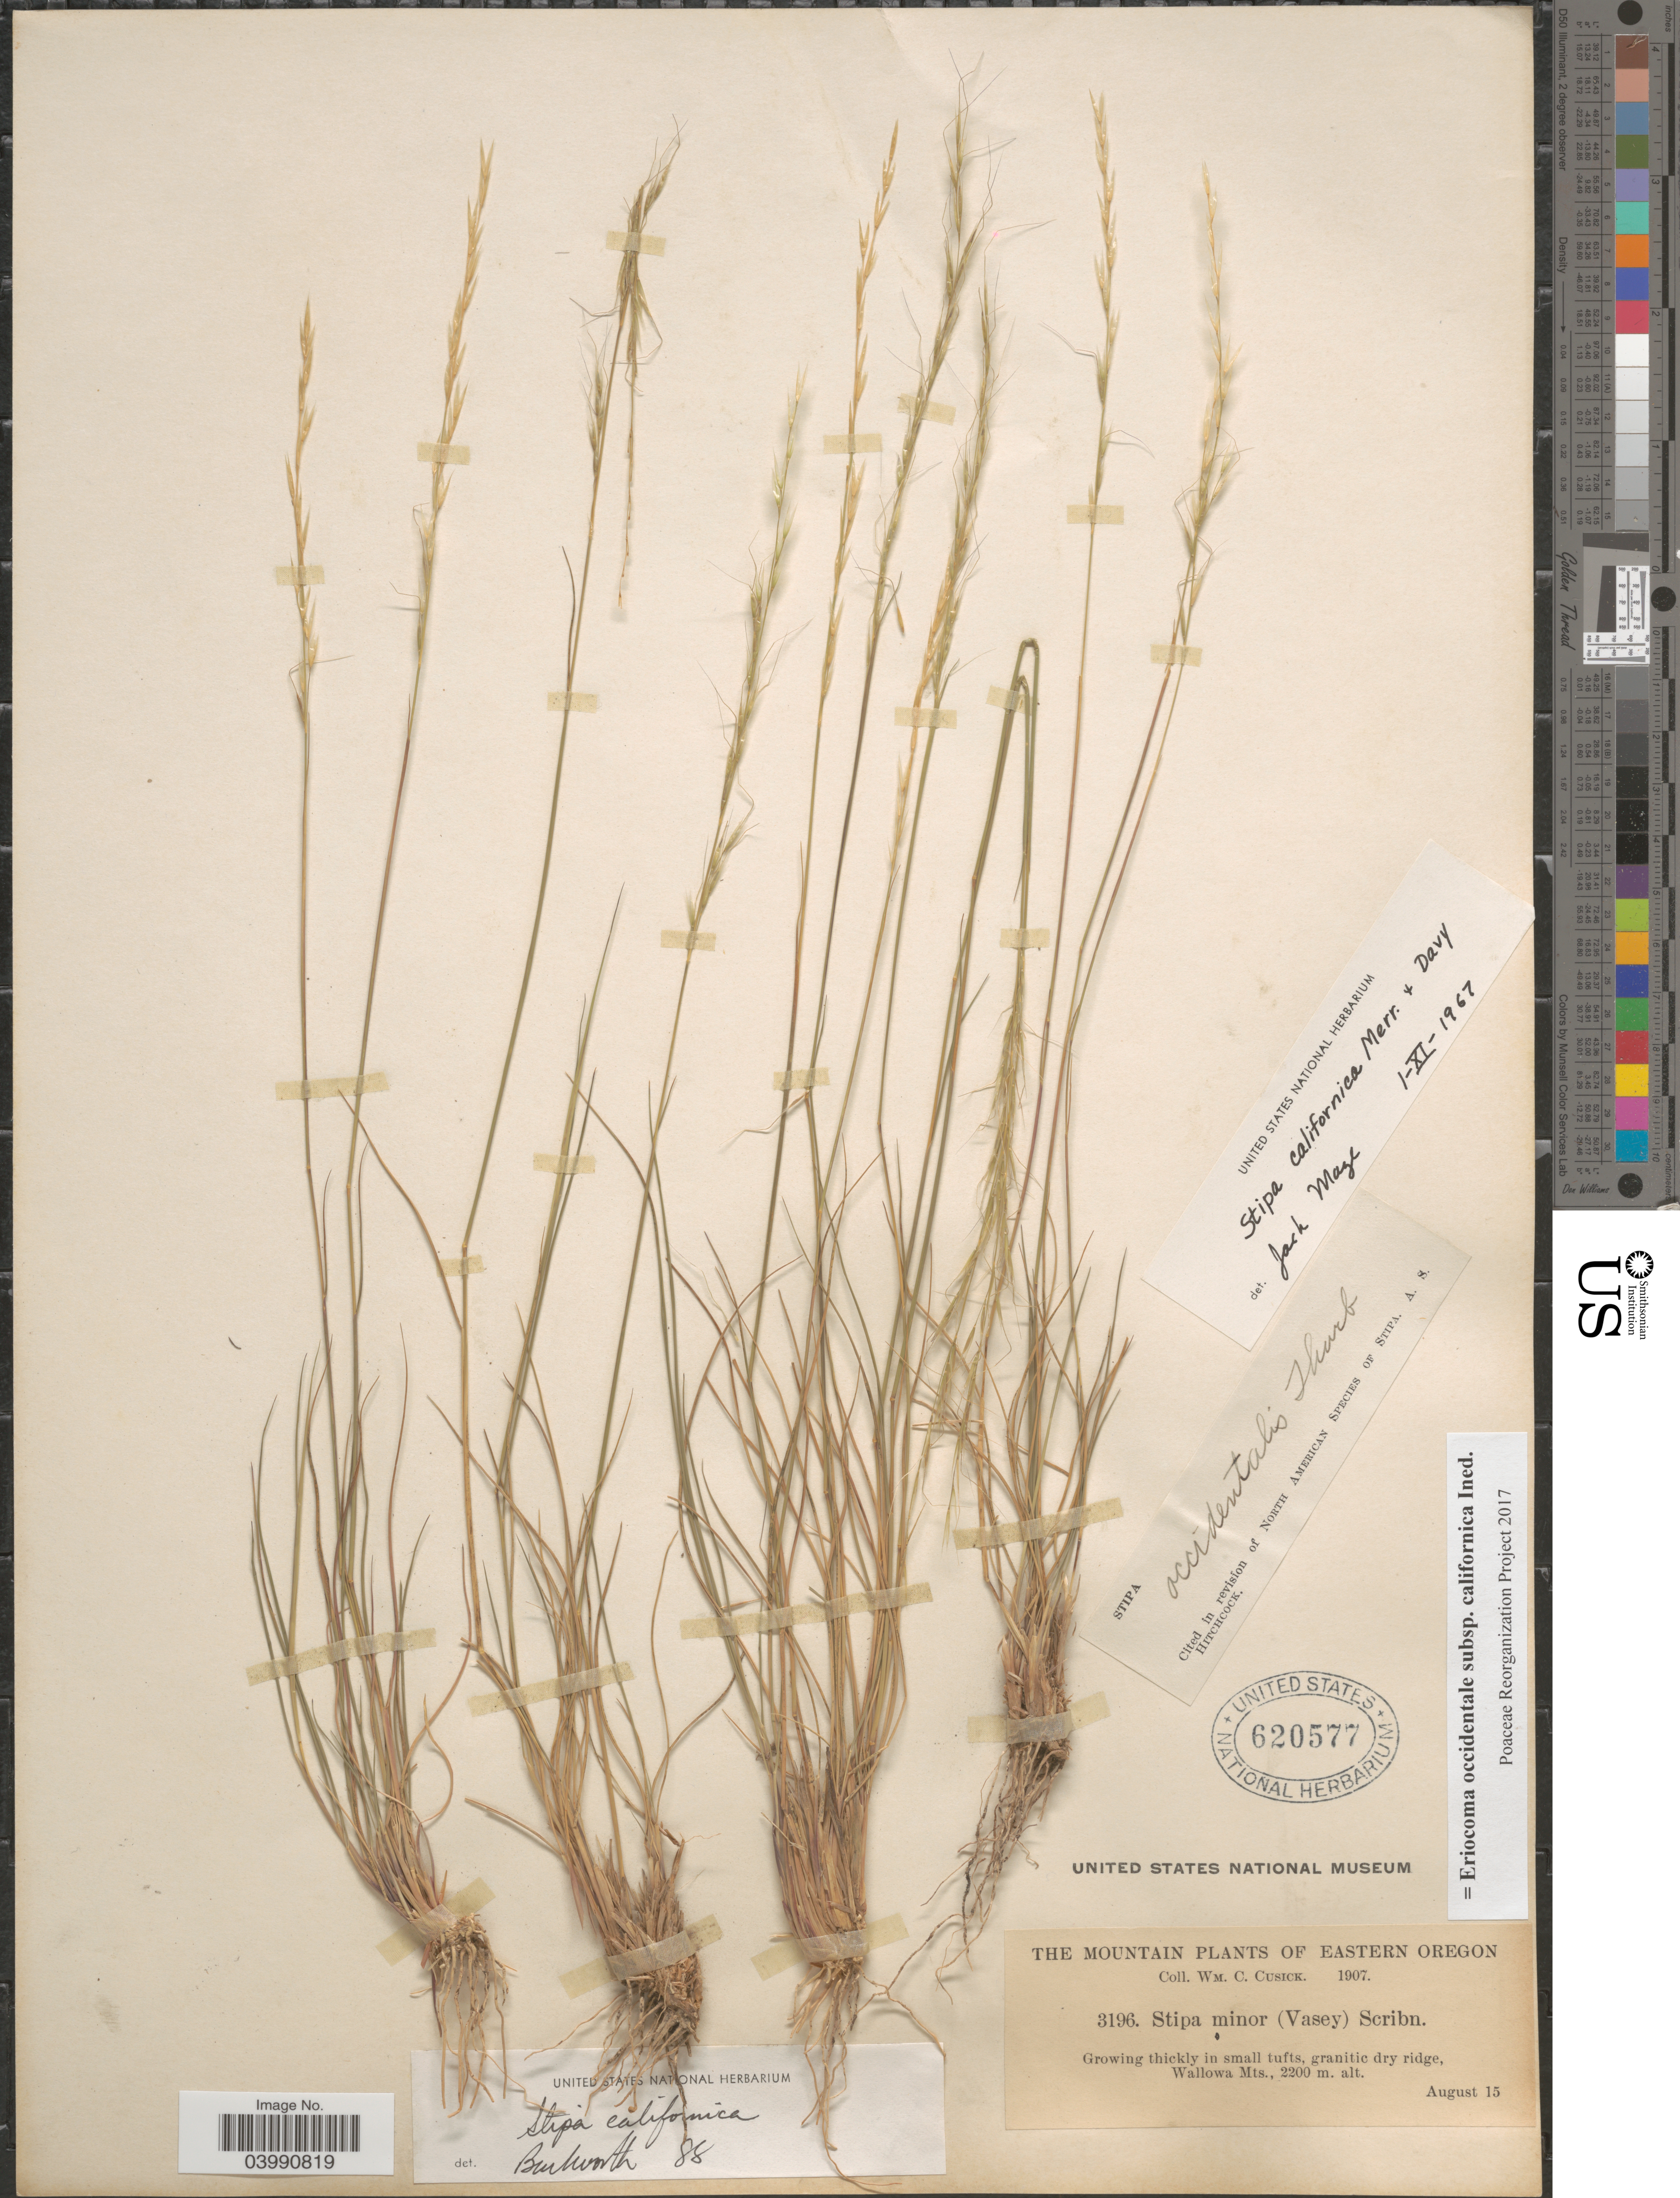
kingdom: Plantae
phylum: Tracheophyta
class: Liliopsida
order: Poales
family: Poaceae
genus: Eriocoma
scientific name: Eriocoma occidentalis subsp. californica ined.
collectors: W. C. Cusick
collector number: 3196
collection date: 1907-08-15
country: United States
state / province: Oregon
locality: Eastern Oregon. Wallowa Mts.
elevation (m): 2200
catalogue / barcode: US 620577